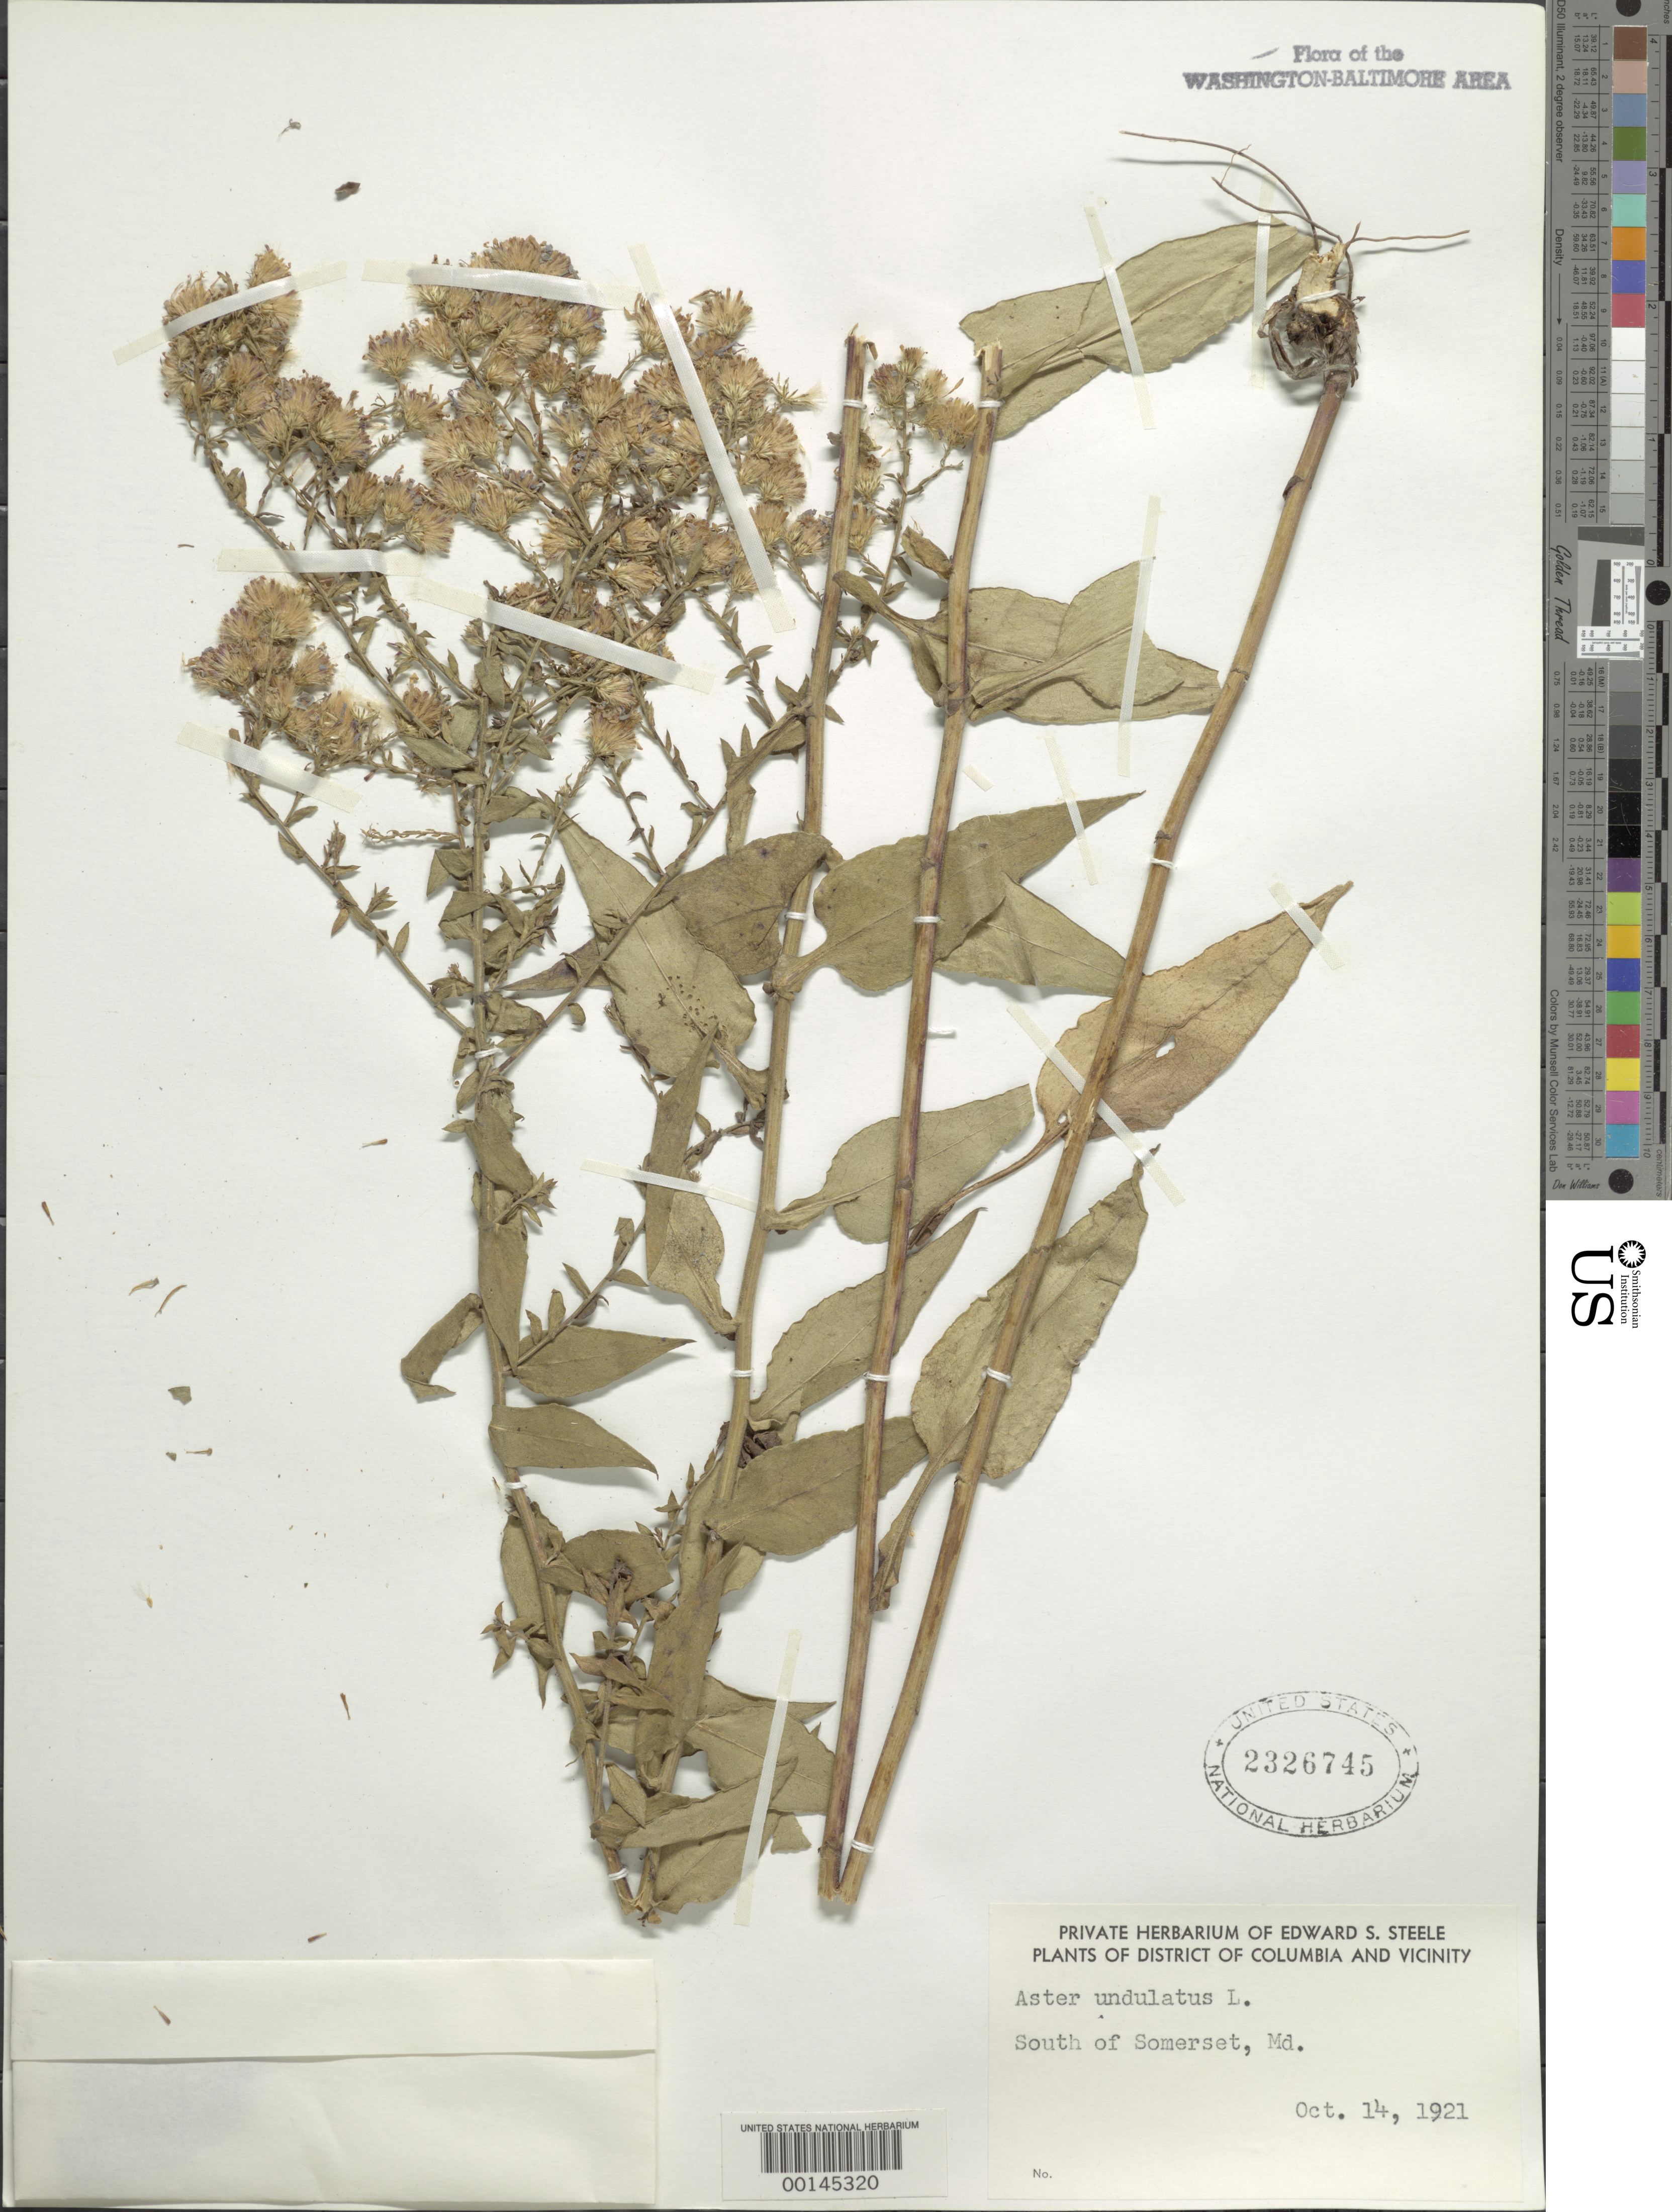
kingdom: Plantae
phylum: Tracheophyta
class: Magnoliopsida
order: Asterales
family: Asteraceae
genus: Symphyotrichum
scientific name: Symphyotrichum undulatum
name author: (L.) G.L. Nesom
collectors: E. Steele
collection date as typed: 14 Oct 1921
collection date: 1921-10-14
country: United States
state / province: Maryland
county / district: Montgomery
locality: South of Somerset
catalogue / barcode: US 2326745